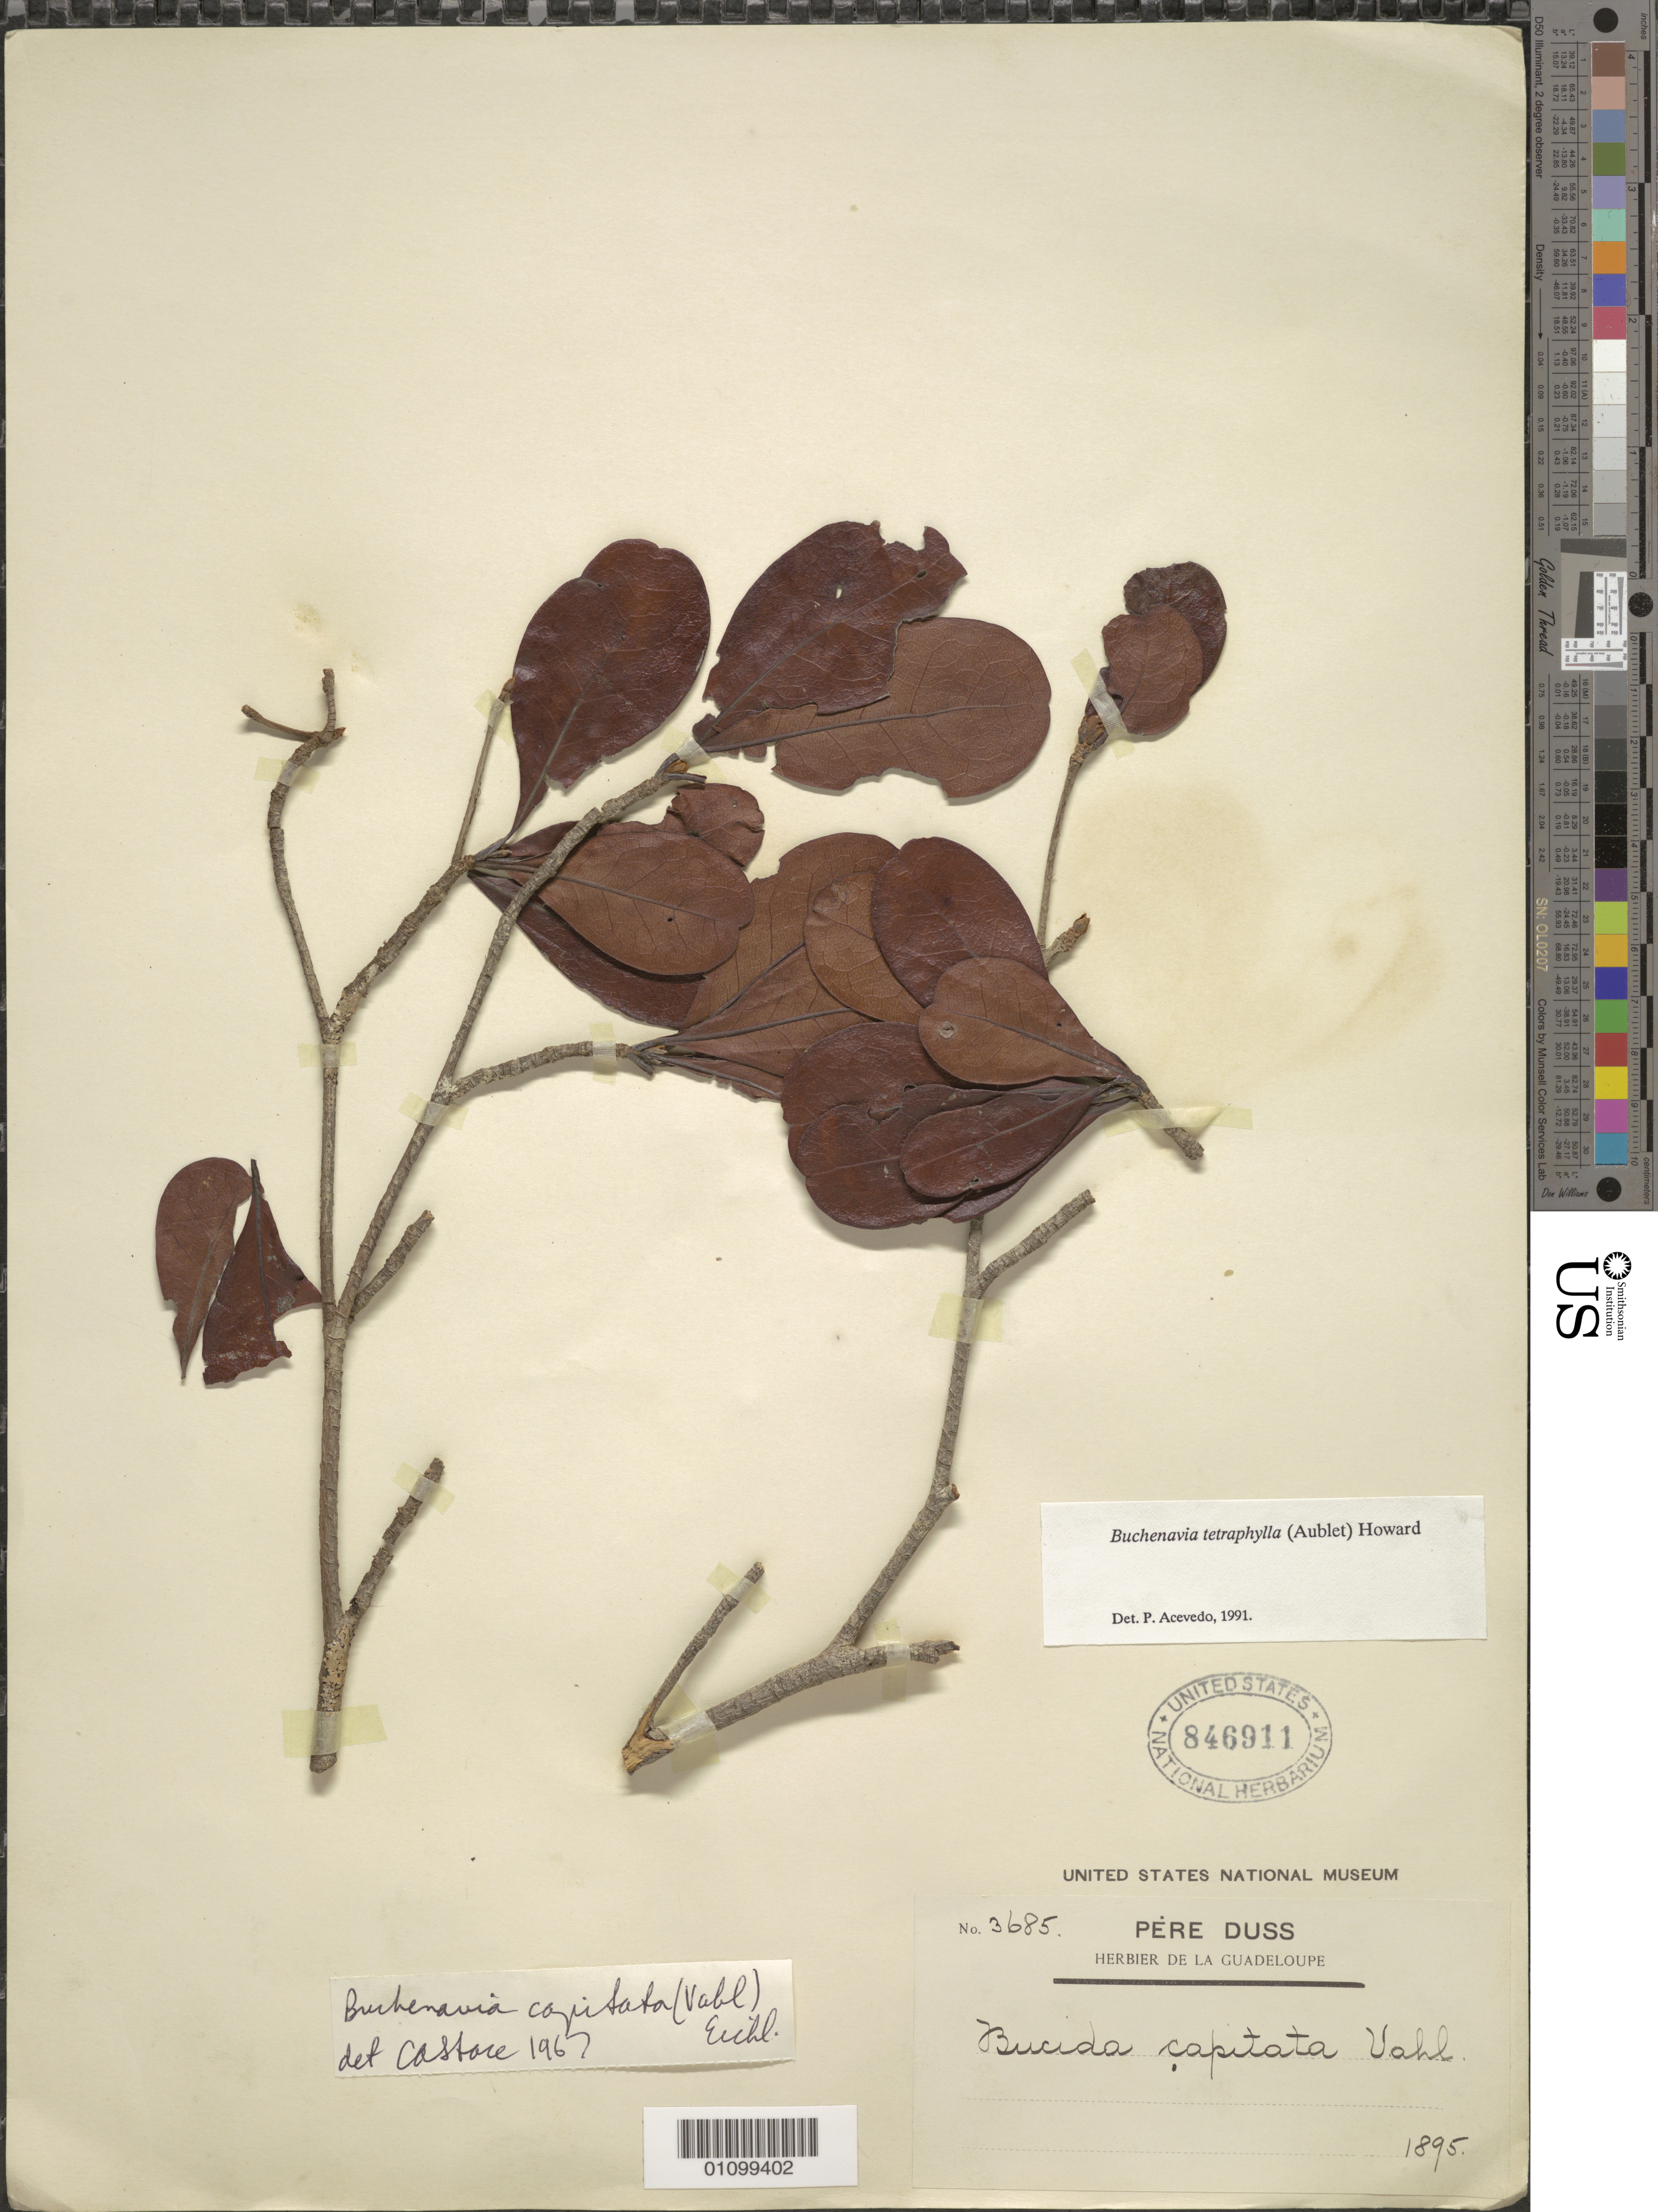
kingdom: Plantae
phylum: Tracheophyta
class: Magnoliopsida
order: Myrtales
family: Combretaceae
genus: Terminalia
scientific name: Terminalia tetraphylla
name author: (Aubl.) Gere & Boatwr.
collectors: Père Duss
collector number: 3685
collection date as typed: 1895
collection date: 1895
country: Guadeloupe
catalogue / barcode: US 846911